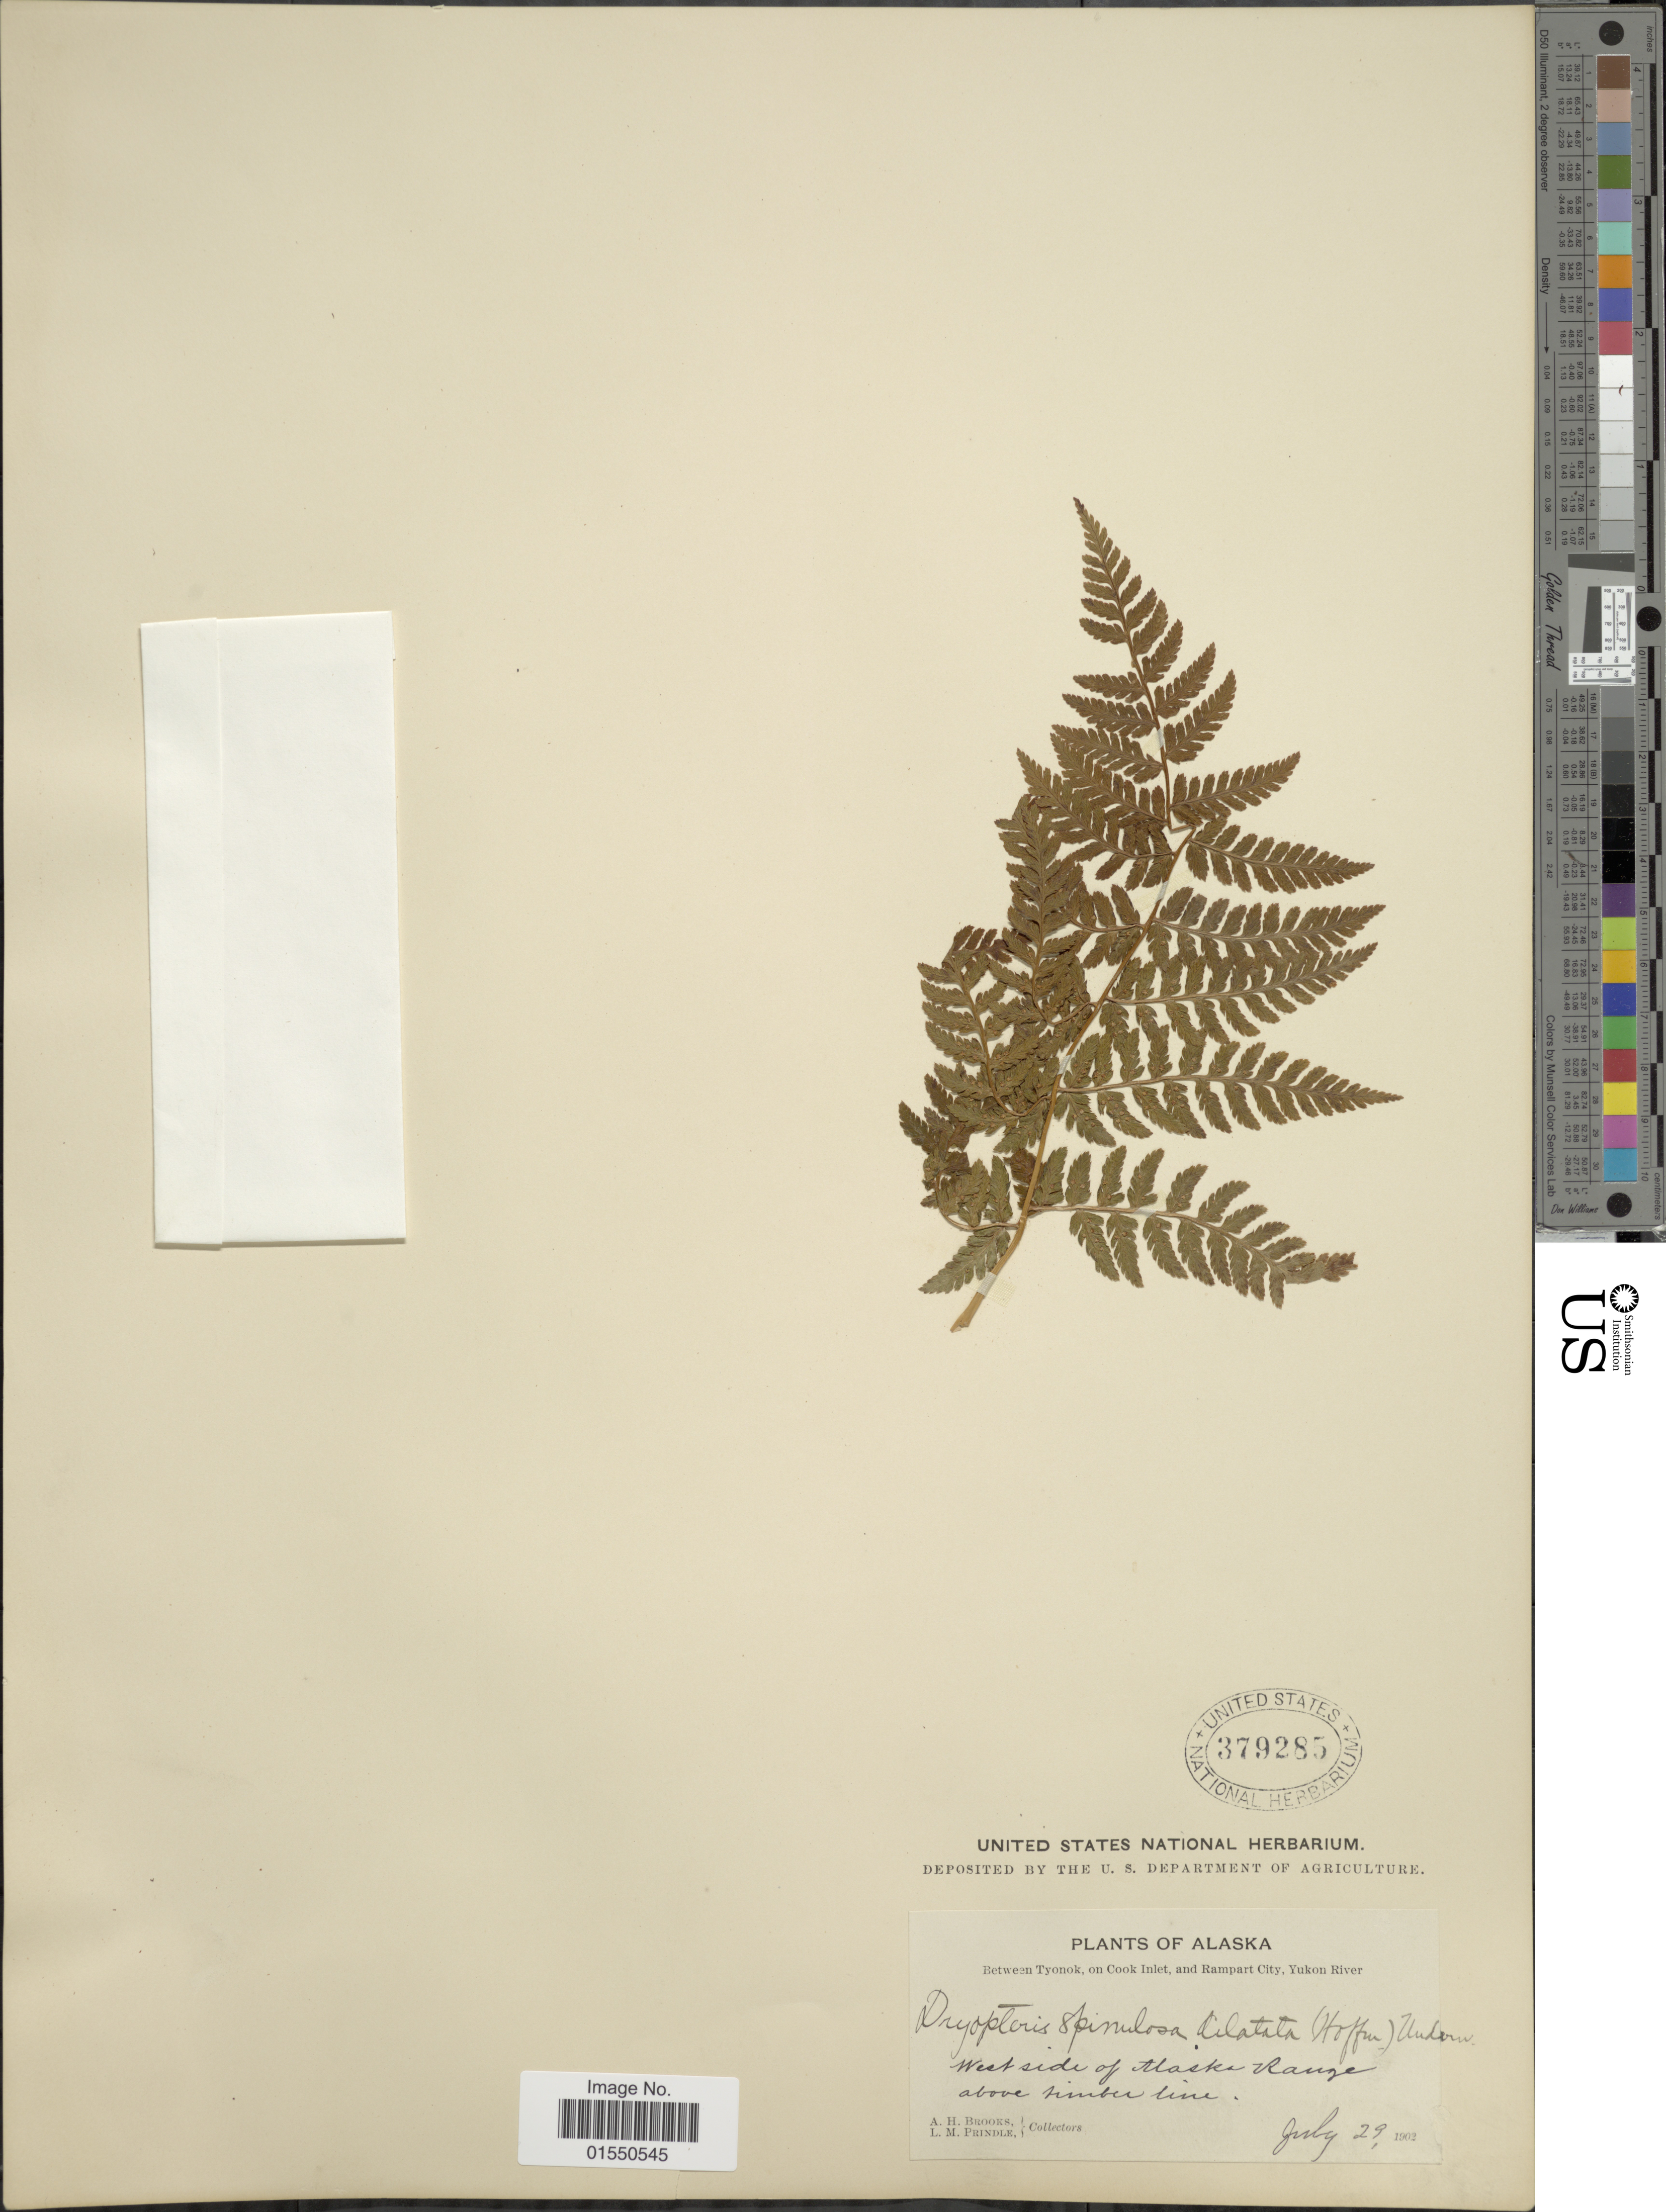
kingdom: Plantae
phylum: Tracheophyta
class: Polypodiopsida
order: Polypodiales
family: Dryopteridaceae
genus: Dryopteris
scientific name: Dryopteris expansa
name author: (C. Presl) Fraser-Jenk. & Jermy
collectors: A. Brooks & L. Prindle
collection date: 1902-07-29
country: United States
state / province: Alaska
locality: Between Tyonok, on Cook Inlet, and Rampart City, Yukon River, west side of Alaska Range above timber line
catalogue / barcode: US 379285